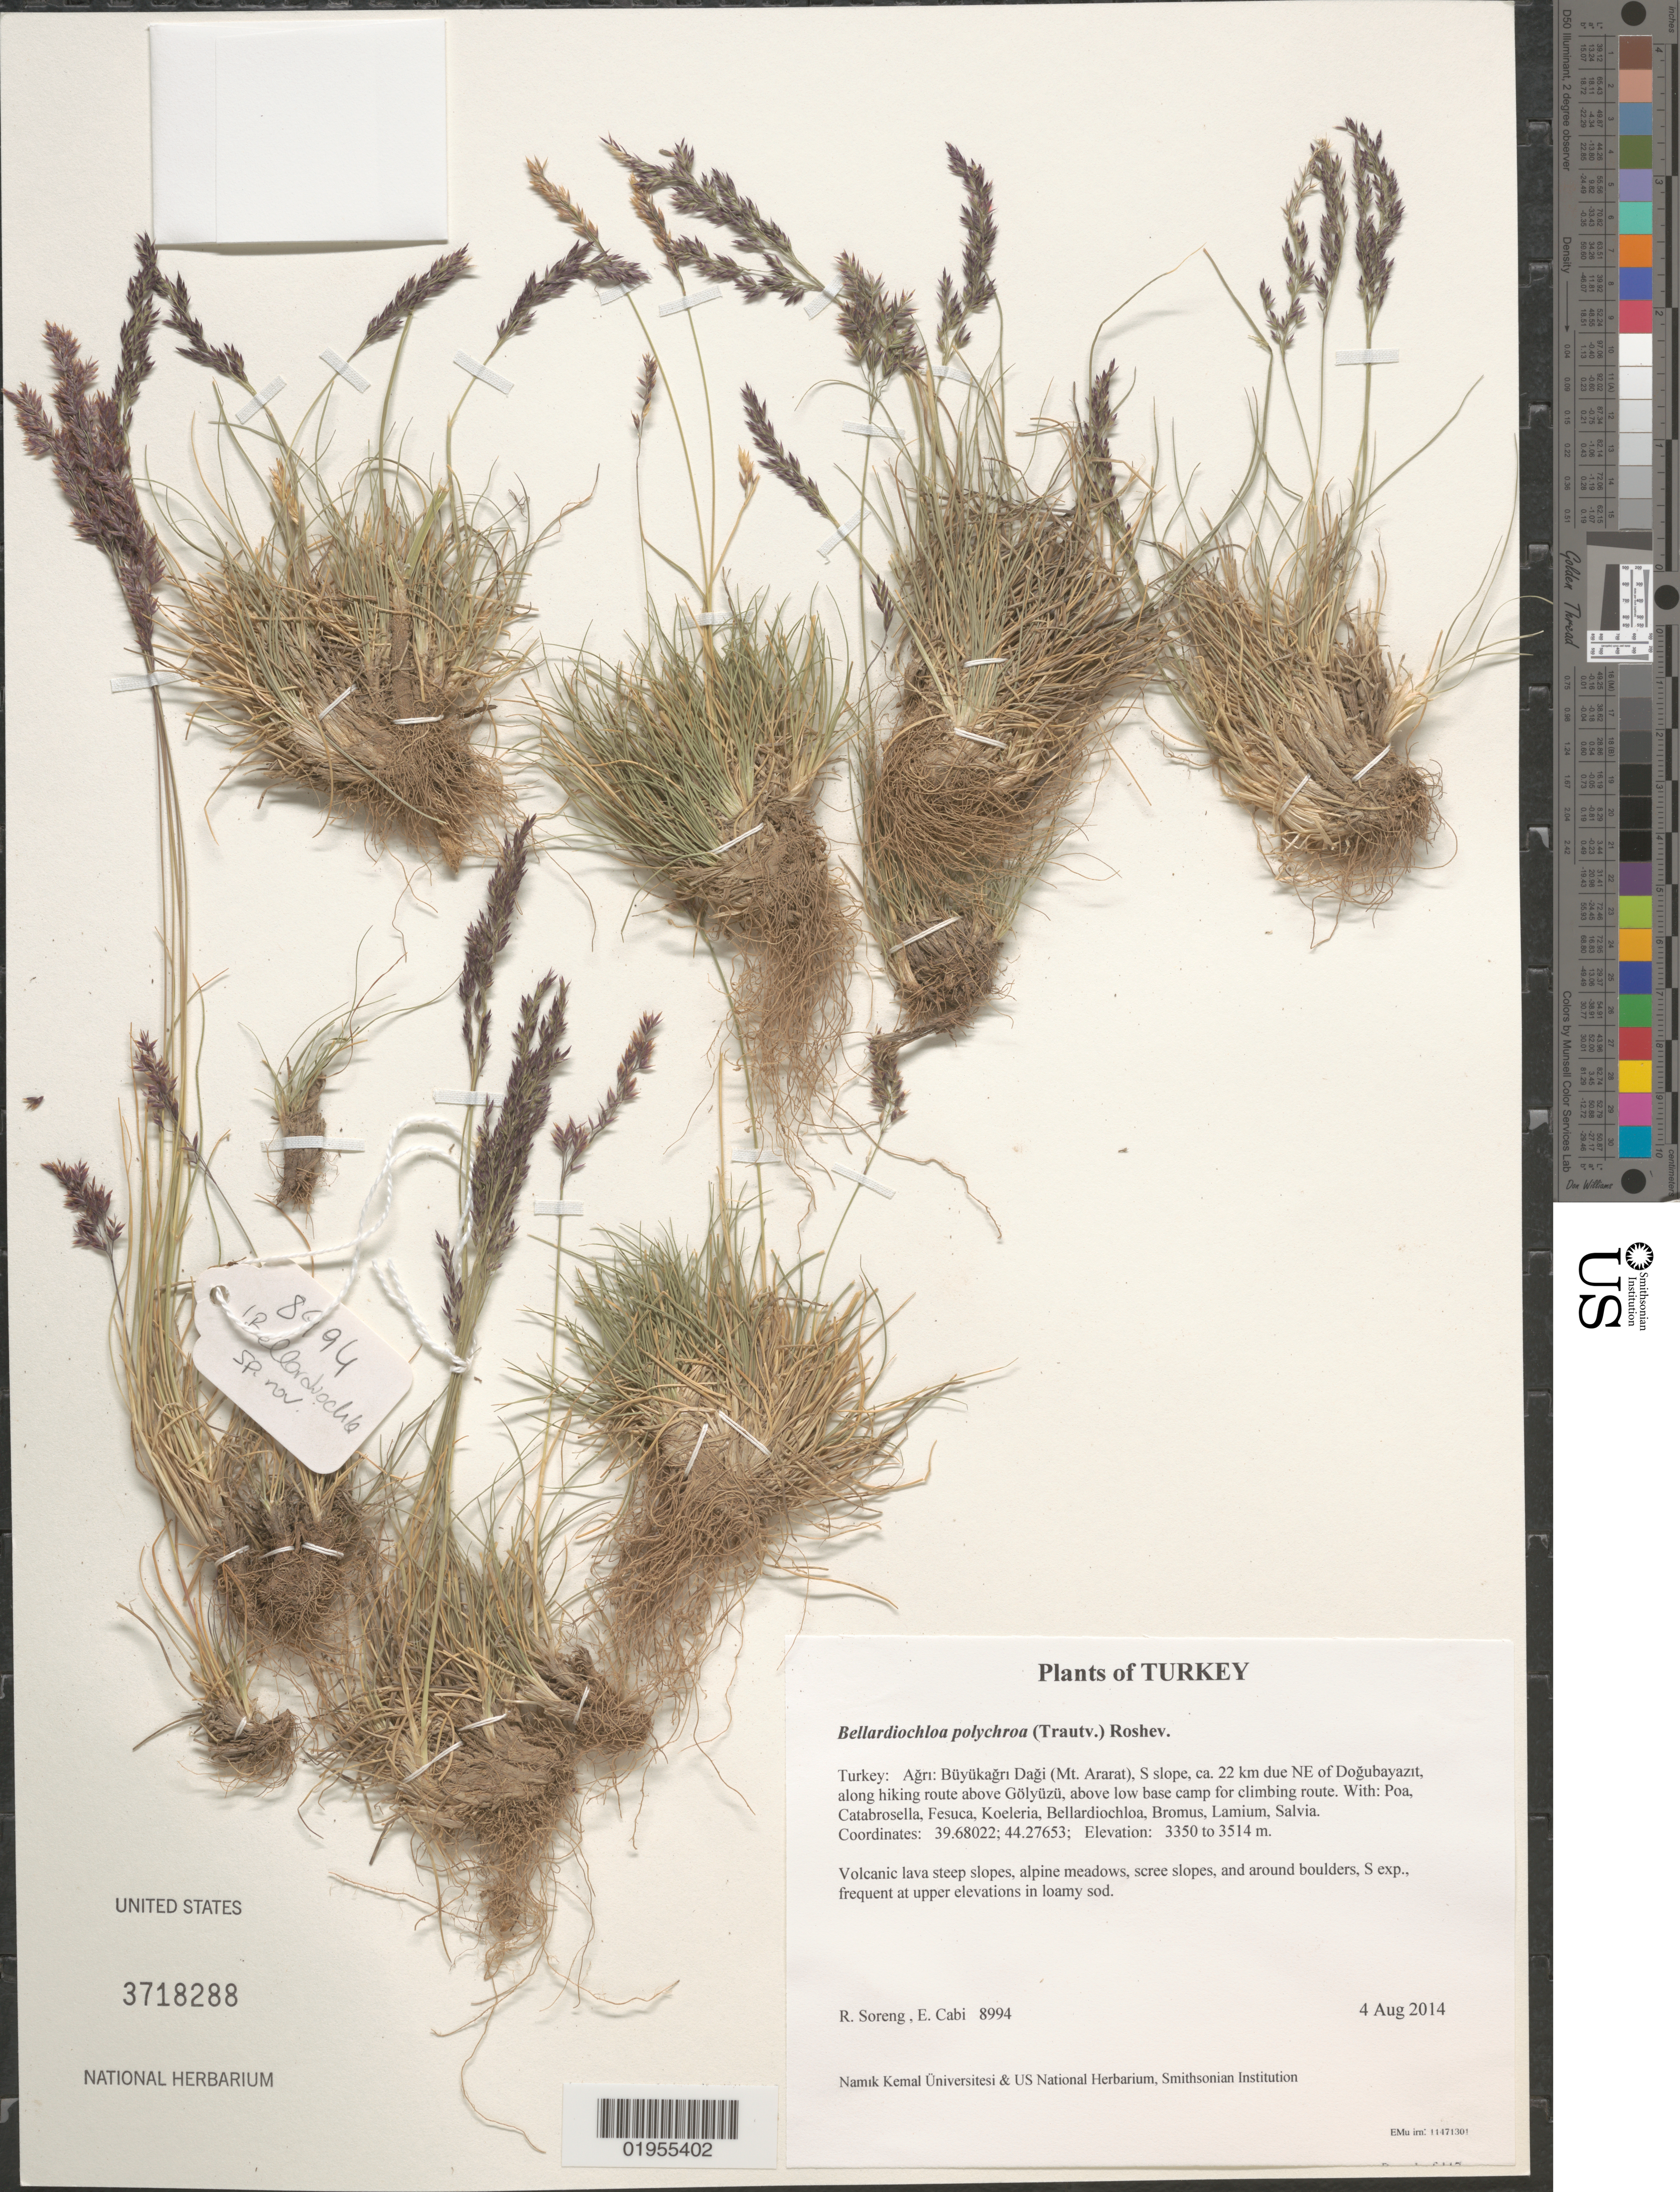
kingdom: Plantae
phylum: Tracheophyta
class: Liliopsida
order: Poales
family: Poaceae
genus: Bellardiochloa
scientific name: Bellardiochloa polychroa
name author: (Trautv.) Roshev.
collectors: R. J. Soreng & E. Cabi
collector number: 8994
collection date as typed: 4 Aug 2014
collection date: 2014-08-04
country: Turkey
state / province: Agri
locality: Büyükagri Dagi (Mt. Ararat), S slope, ca. 22 km due NE of Dogubayazit, along hiking route above Gölyüzü, above low base camp for climbing route.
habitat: Volcanic lava steep slopes, alpine meadows, scree slopes, and around boulders, S exp., frequent at upper elevations in loamy sod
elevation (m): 3350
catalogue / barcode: US 3718288